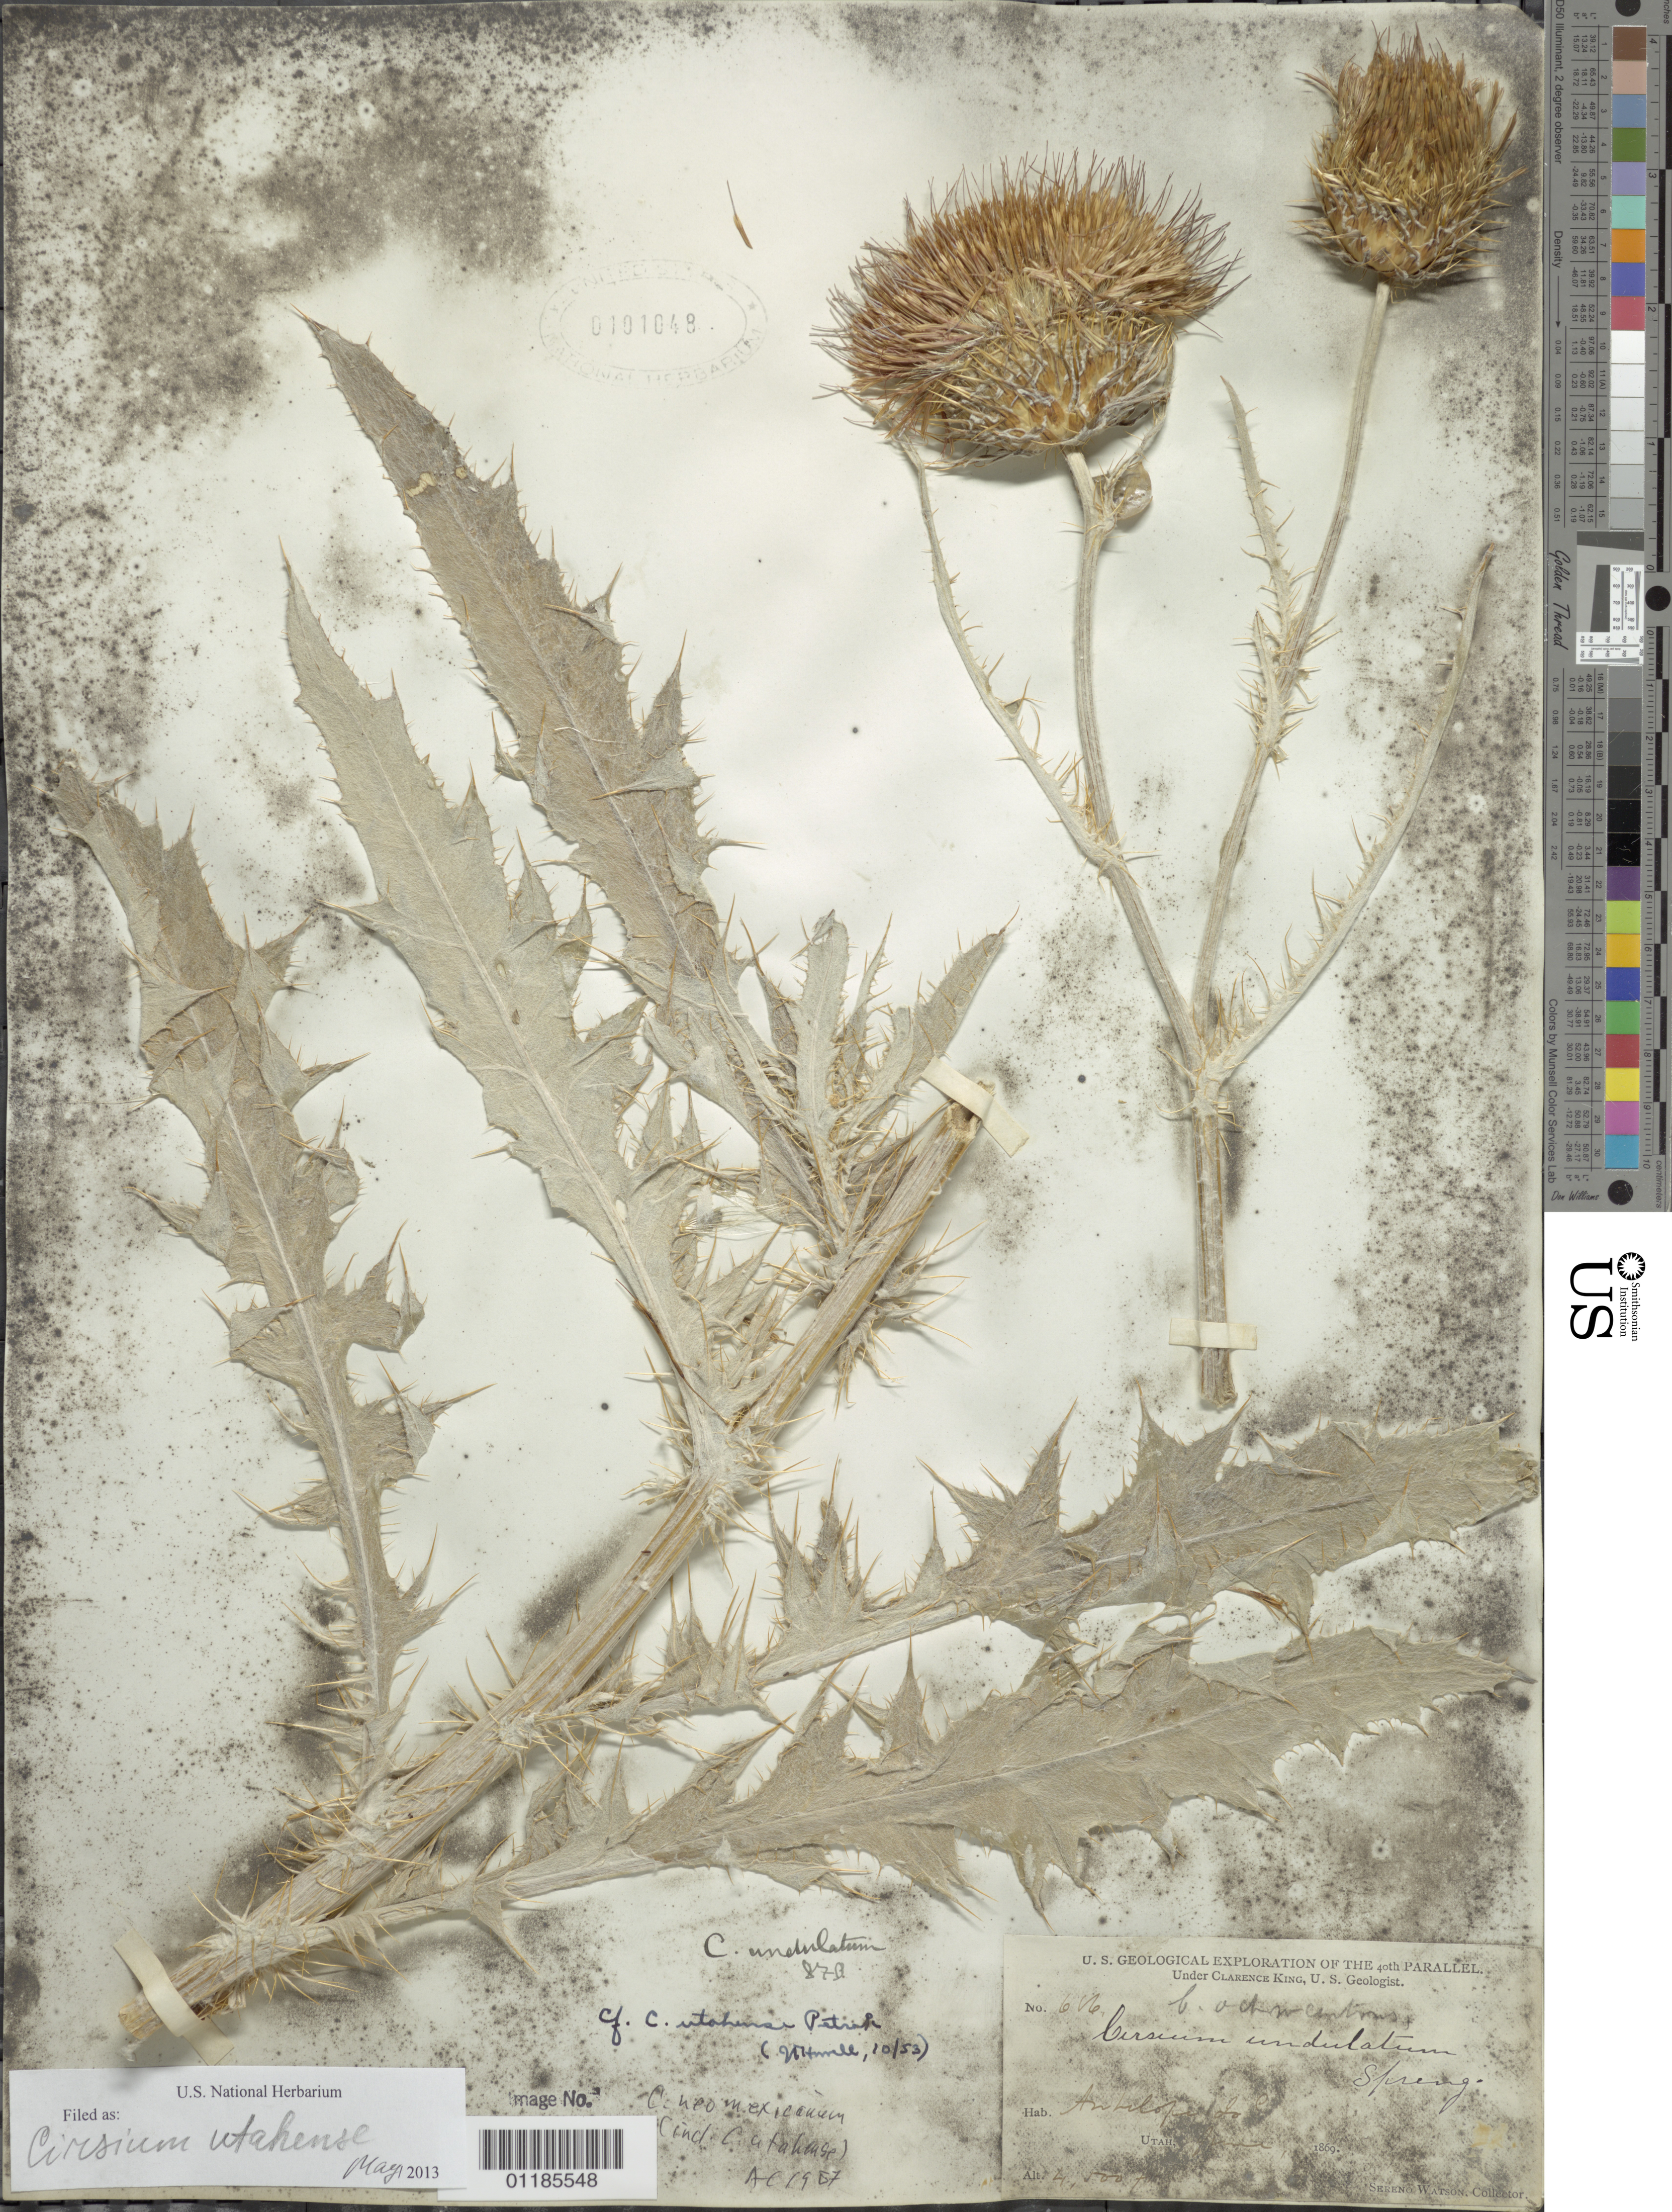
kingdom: Plantae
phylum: Tracheophyta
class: Magnoliopsida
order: Asterales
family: Asteraceae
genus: Cirsium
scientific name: Cirsium neomexicanum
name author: A. Gray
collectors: S. Watson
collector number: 686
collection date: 1869-06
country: United States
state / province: Utah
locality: Antelope Island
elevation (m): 1372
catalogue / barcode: US 101048